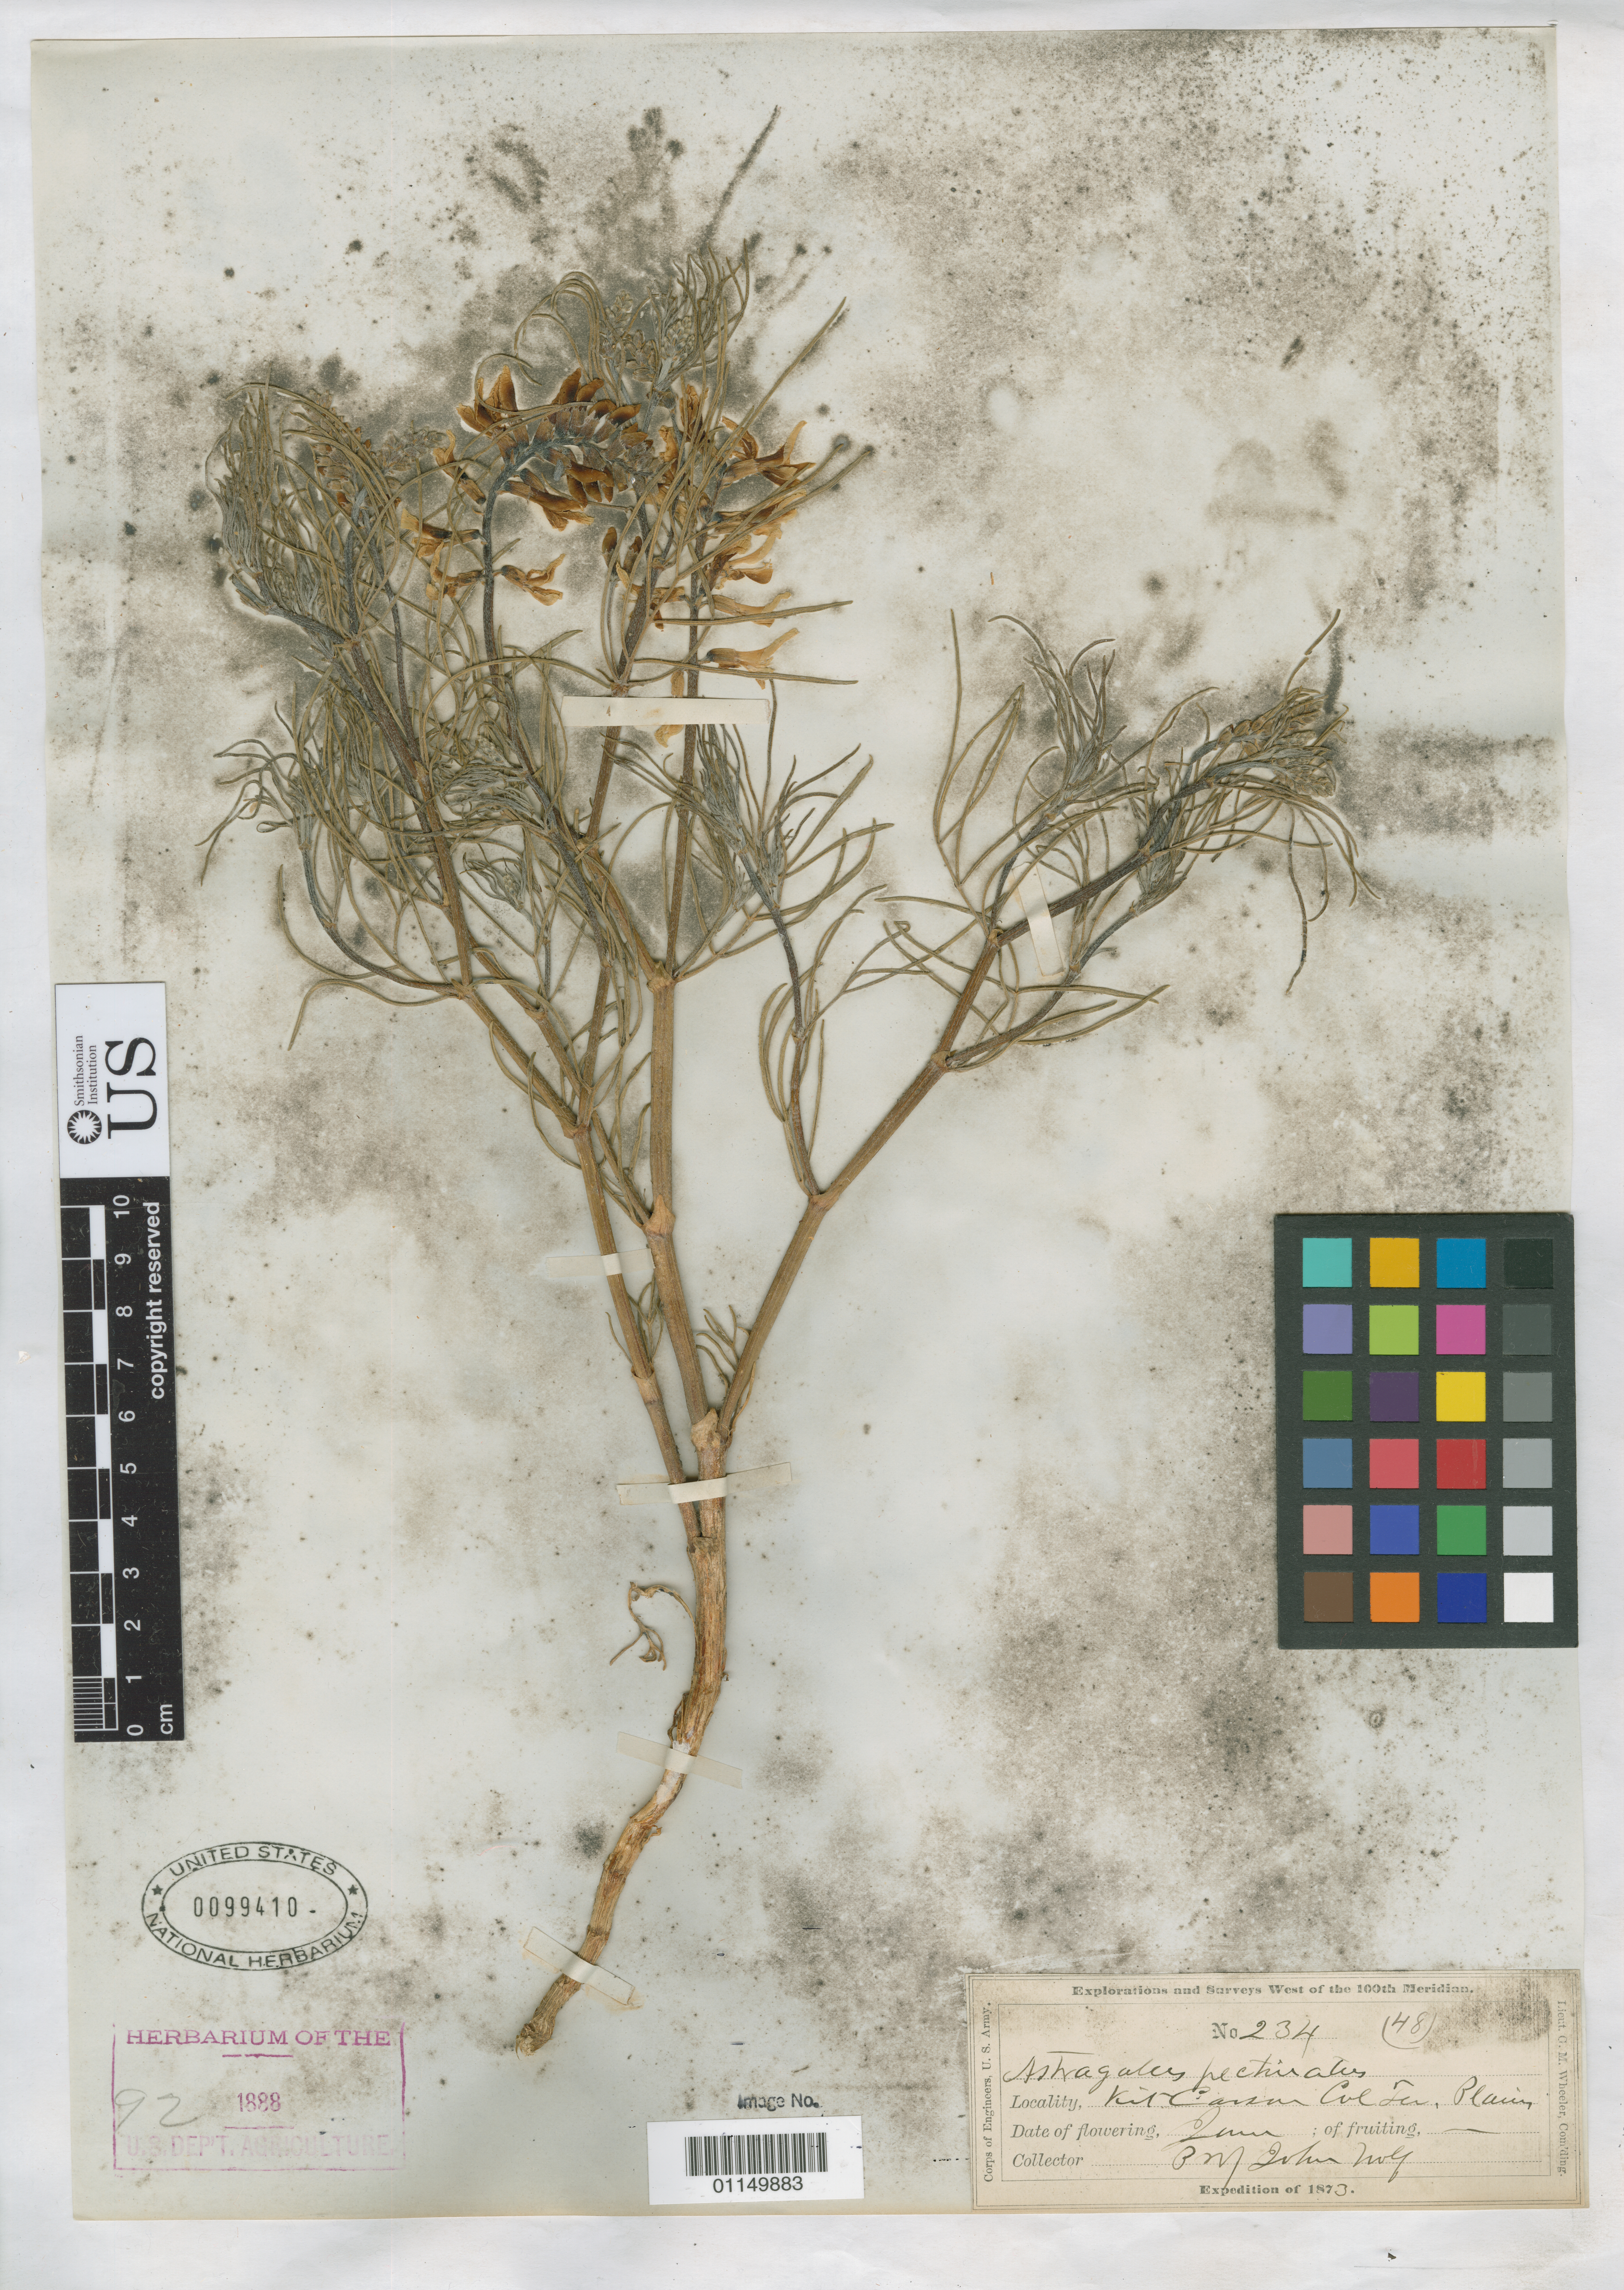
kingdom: Plantae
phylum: Tracheophyta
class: Magnoliopsida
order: Fabales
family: Fabaceae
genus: Astragalus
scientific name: Astragalus pectinatus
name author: (Hook.) G. Don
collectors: J. Wolf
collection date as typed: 1873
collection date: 1873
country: United States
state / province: Colorado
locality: Kit Carson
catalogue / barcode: US 99410